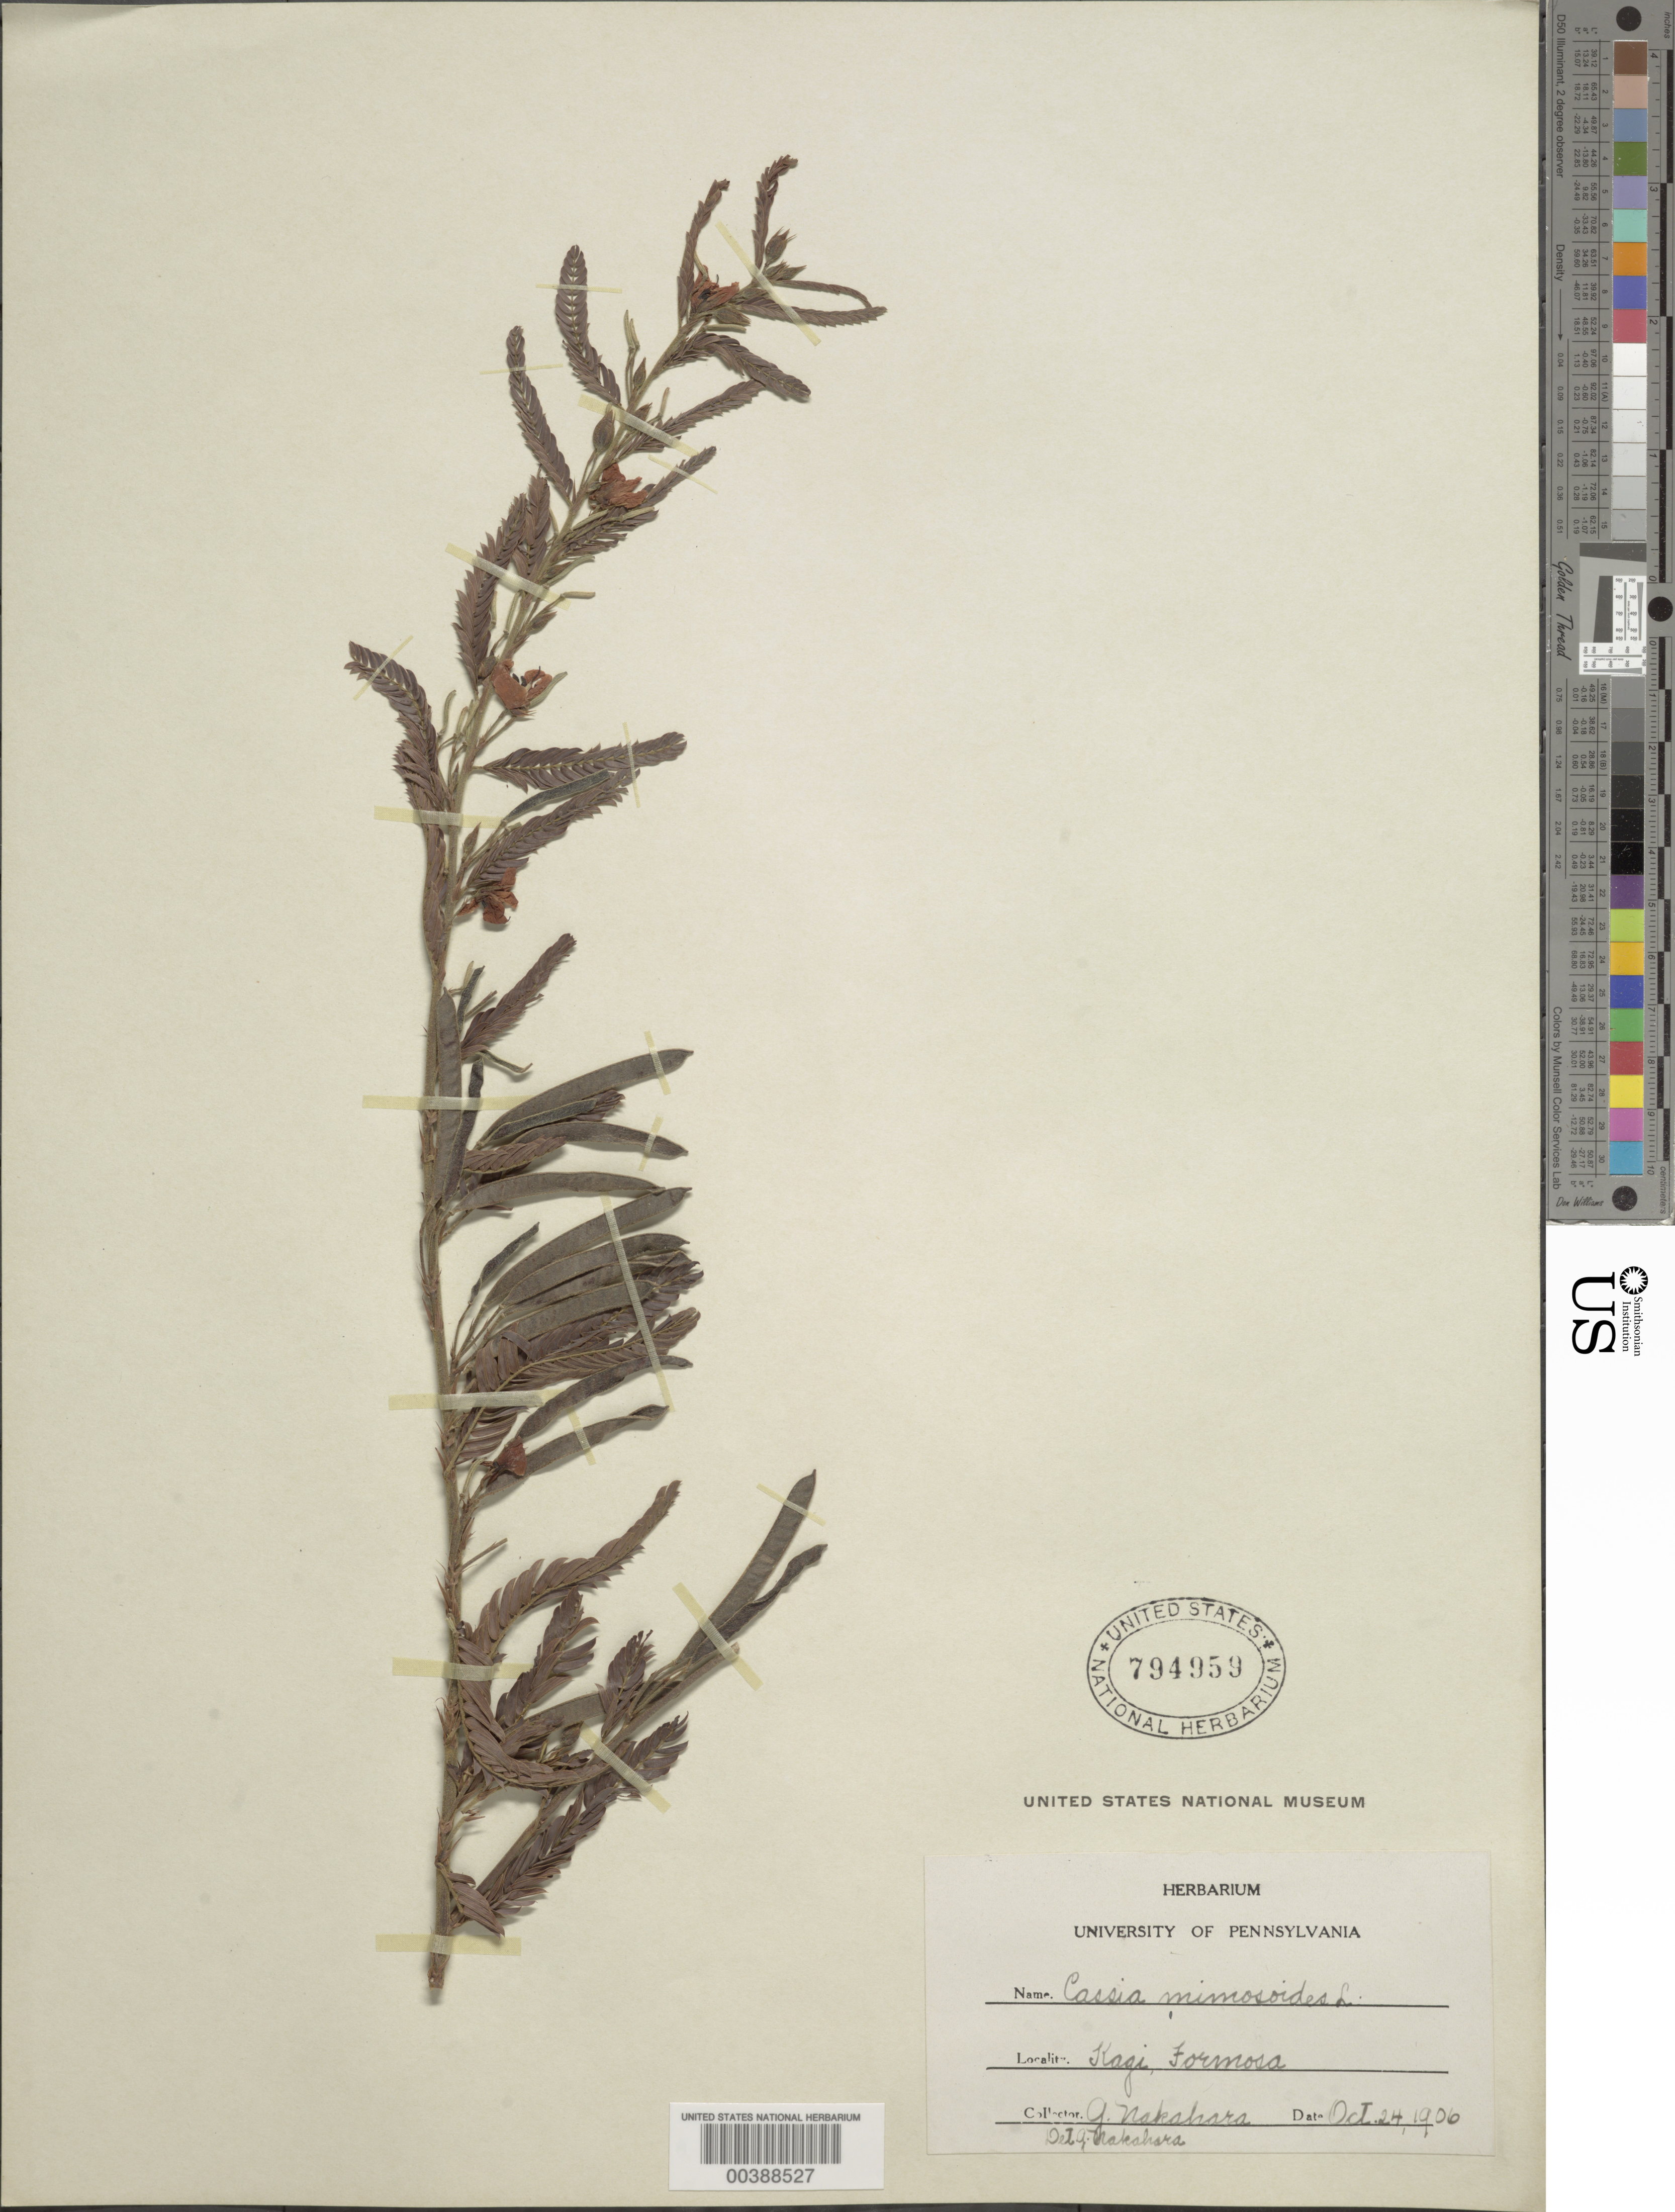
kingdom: Plantae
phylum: Tracheophyta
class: Magnoliopsida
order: Fabales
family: Fabaceae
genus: Chamaecrista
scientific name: Chamaecrista mimosoides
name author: (L.) Greene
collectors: G. Nakahara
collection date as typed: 24 Oct 1906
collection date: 1906-10-24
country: Taiwan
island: Taiwan [Formosa]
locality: Kagi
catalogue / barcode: US 794959